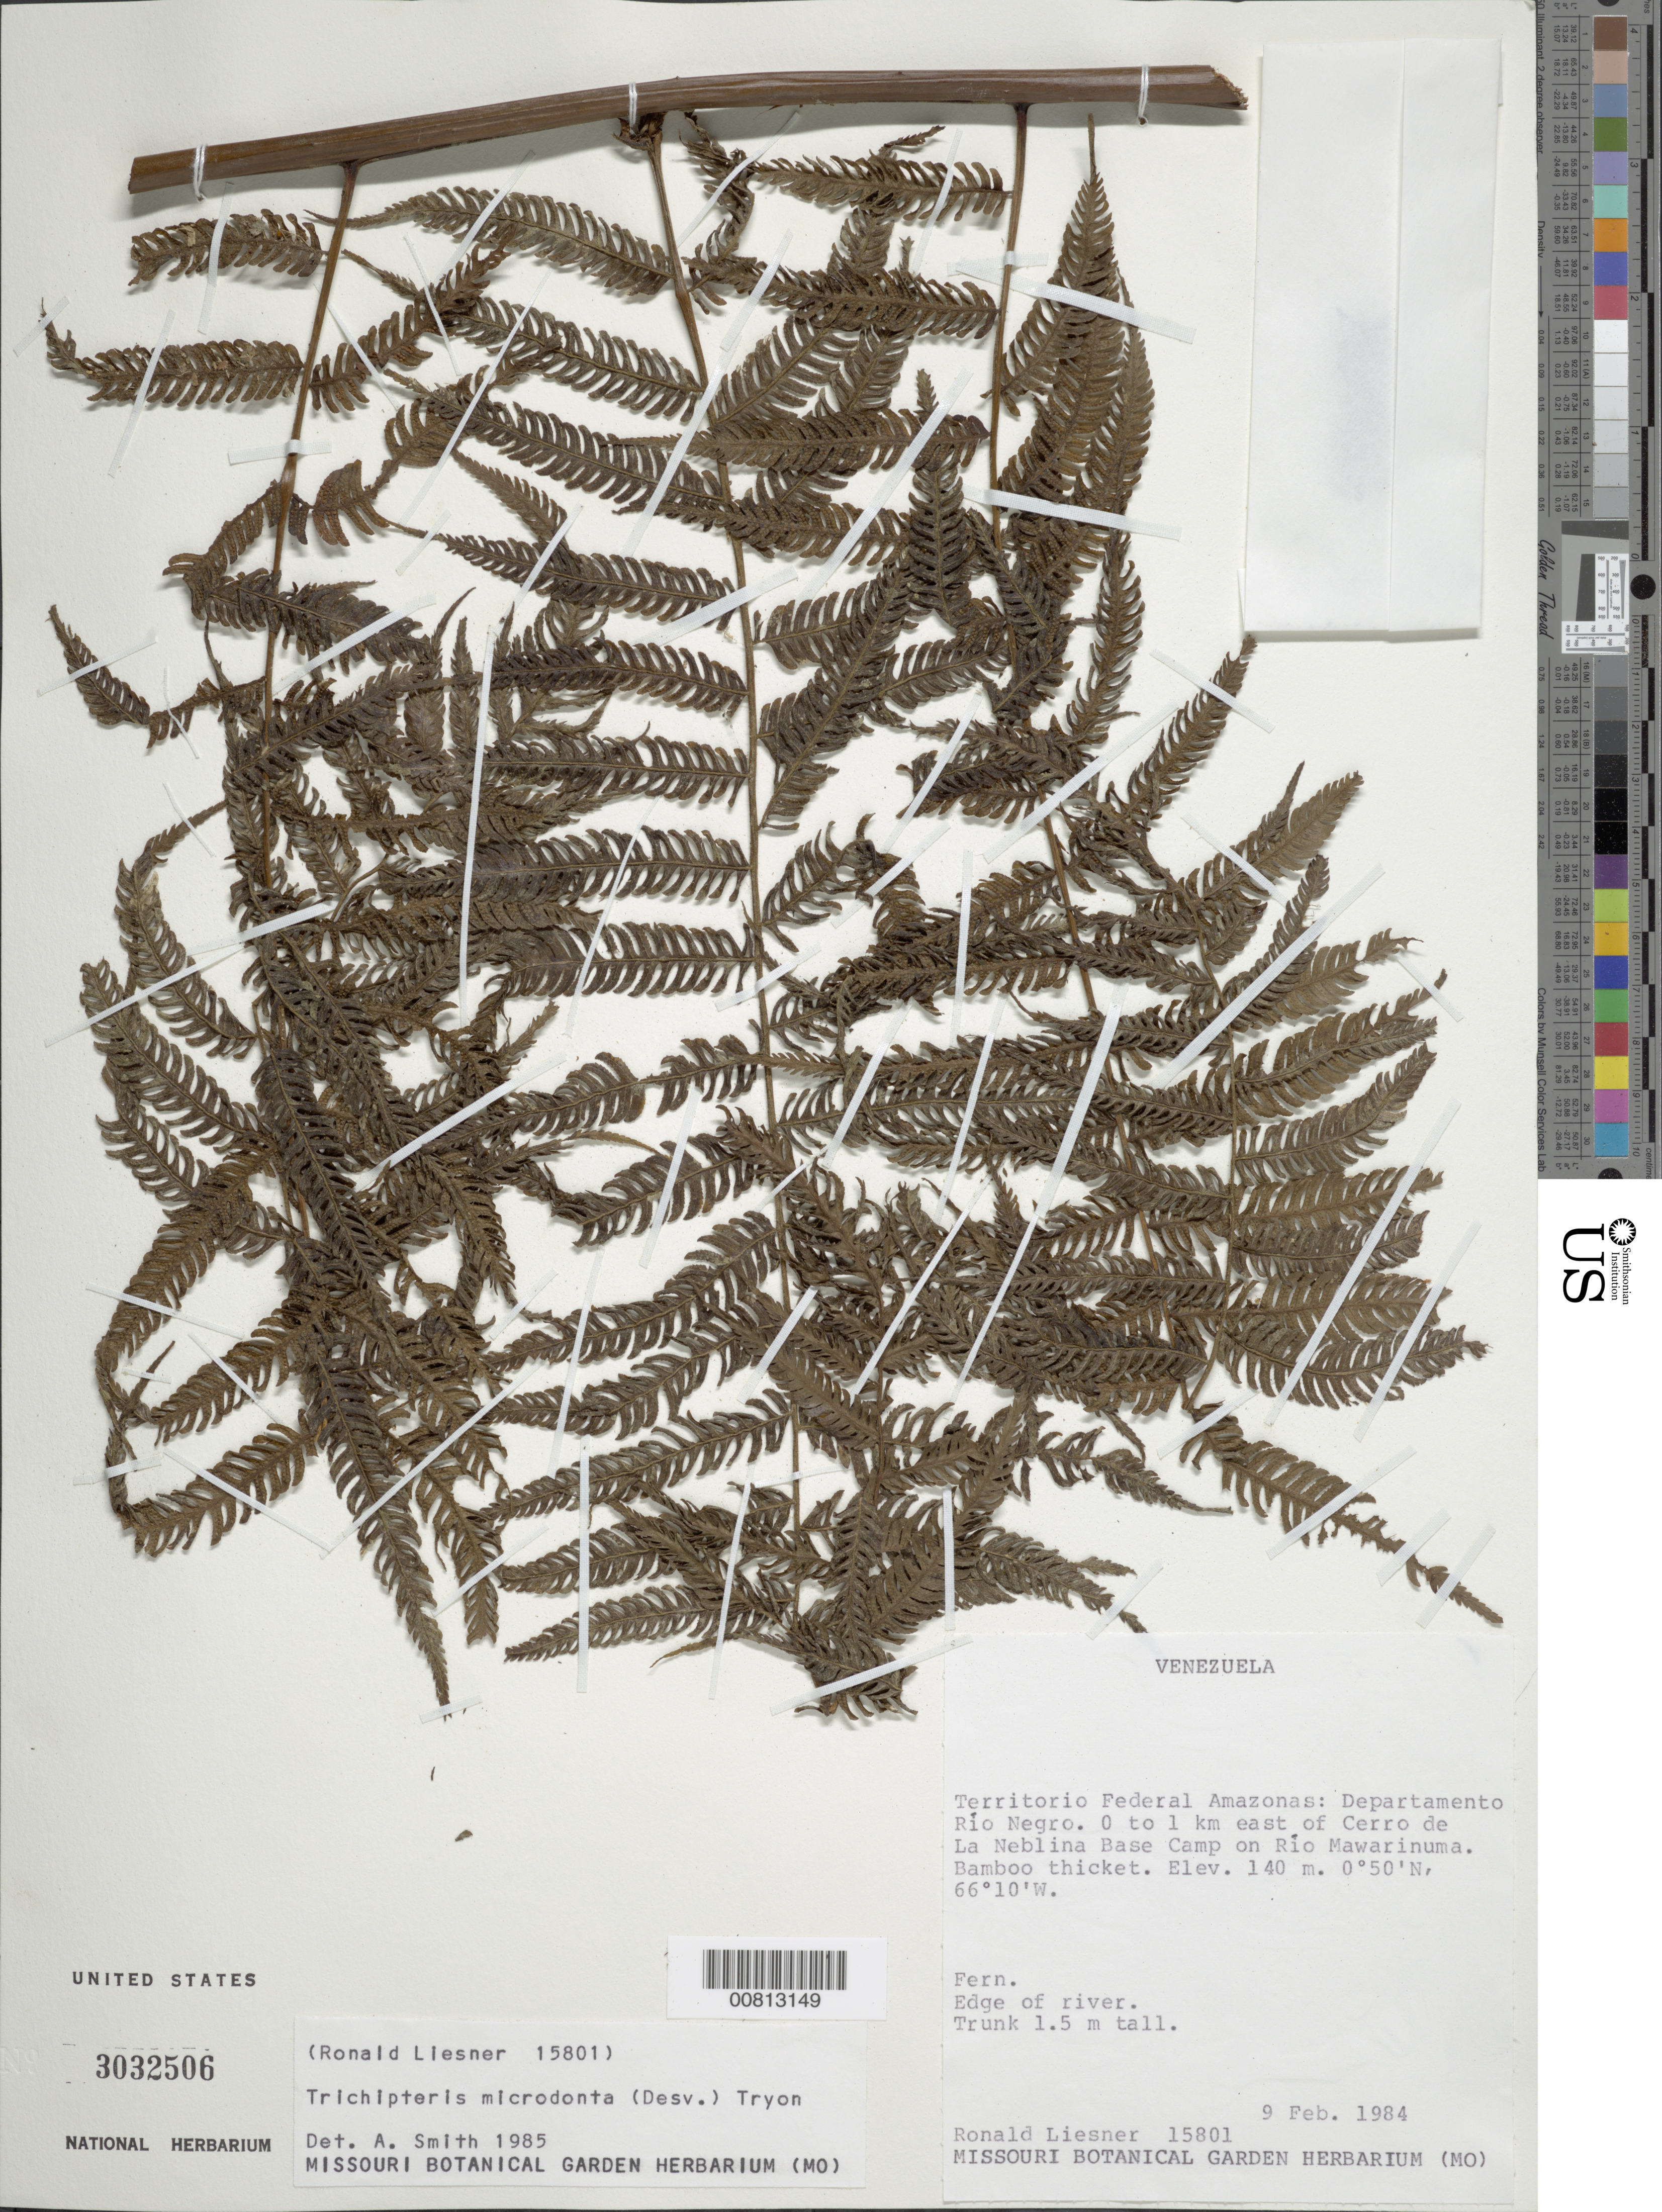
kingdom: Plantae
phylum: Tracheophyta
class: Polypodiopsida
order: Cyatheales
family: Cyatheaceae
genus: Cyathea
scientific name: Cyathea microdonta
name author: (Desv.) Domin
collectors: R. L. Liesner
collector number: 15801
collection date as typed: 9-Feb-84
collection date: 1984-02-09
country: Venezuela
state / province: Amazonas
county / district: Río Negro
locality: Río Mawarinuma, 0-1 km E of Cerro de La Neblina Base Camp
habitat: Bamboo thicket; edge of river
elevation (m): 140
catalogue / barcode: US 3032506